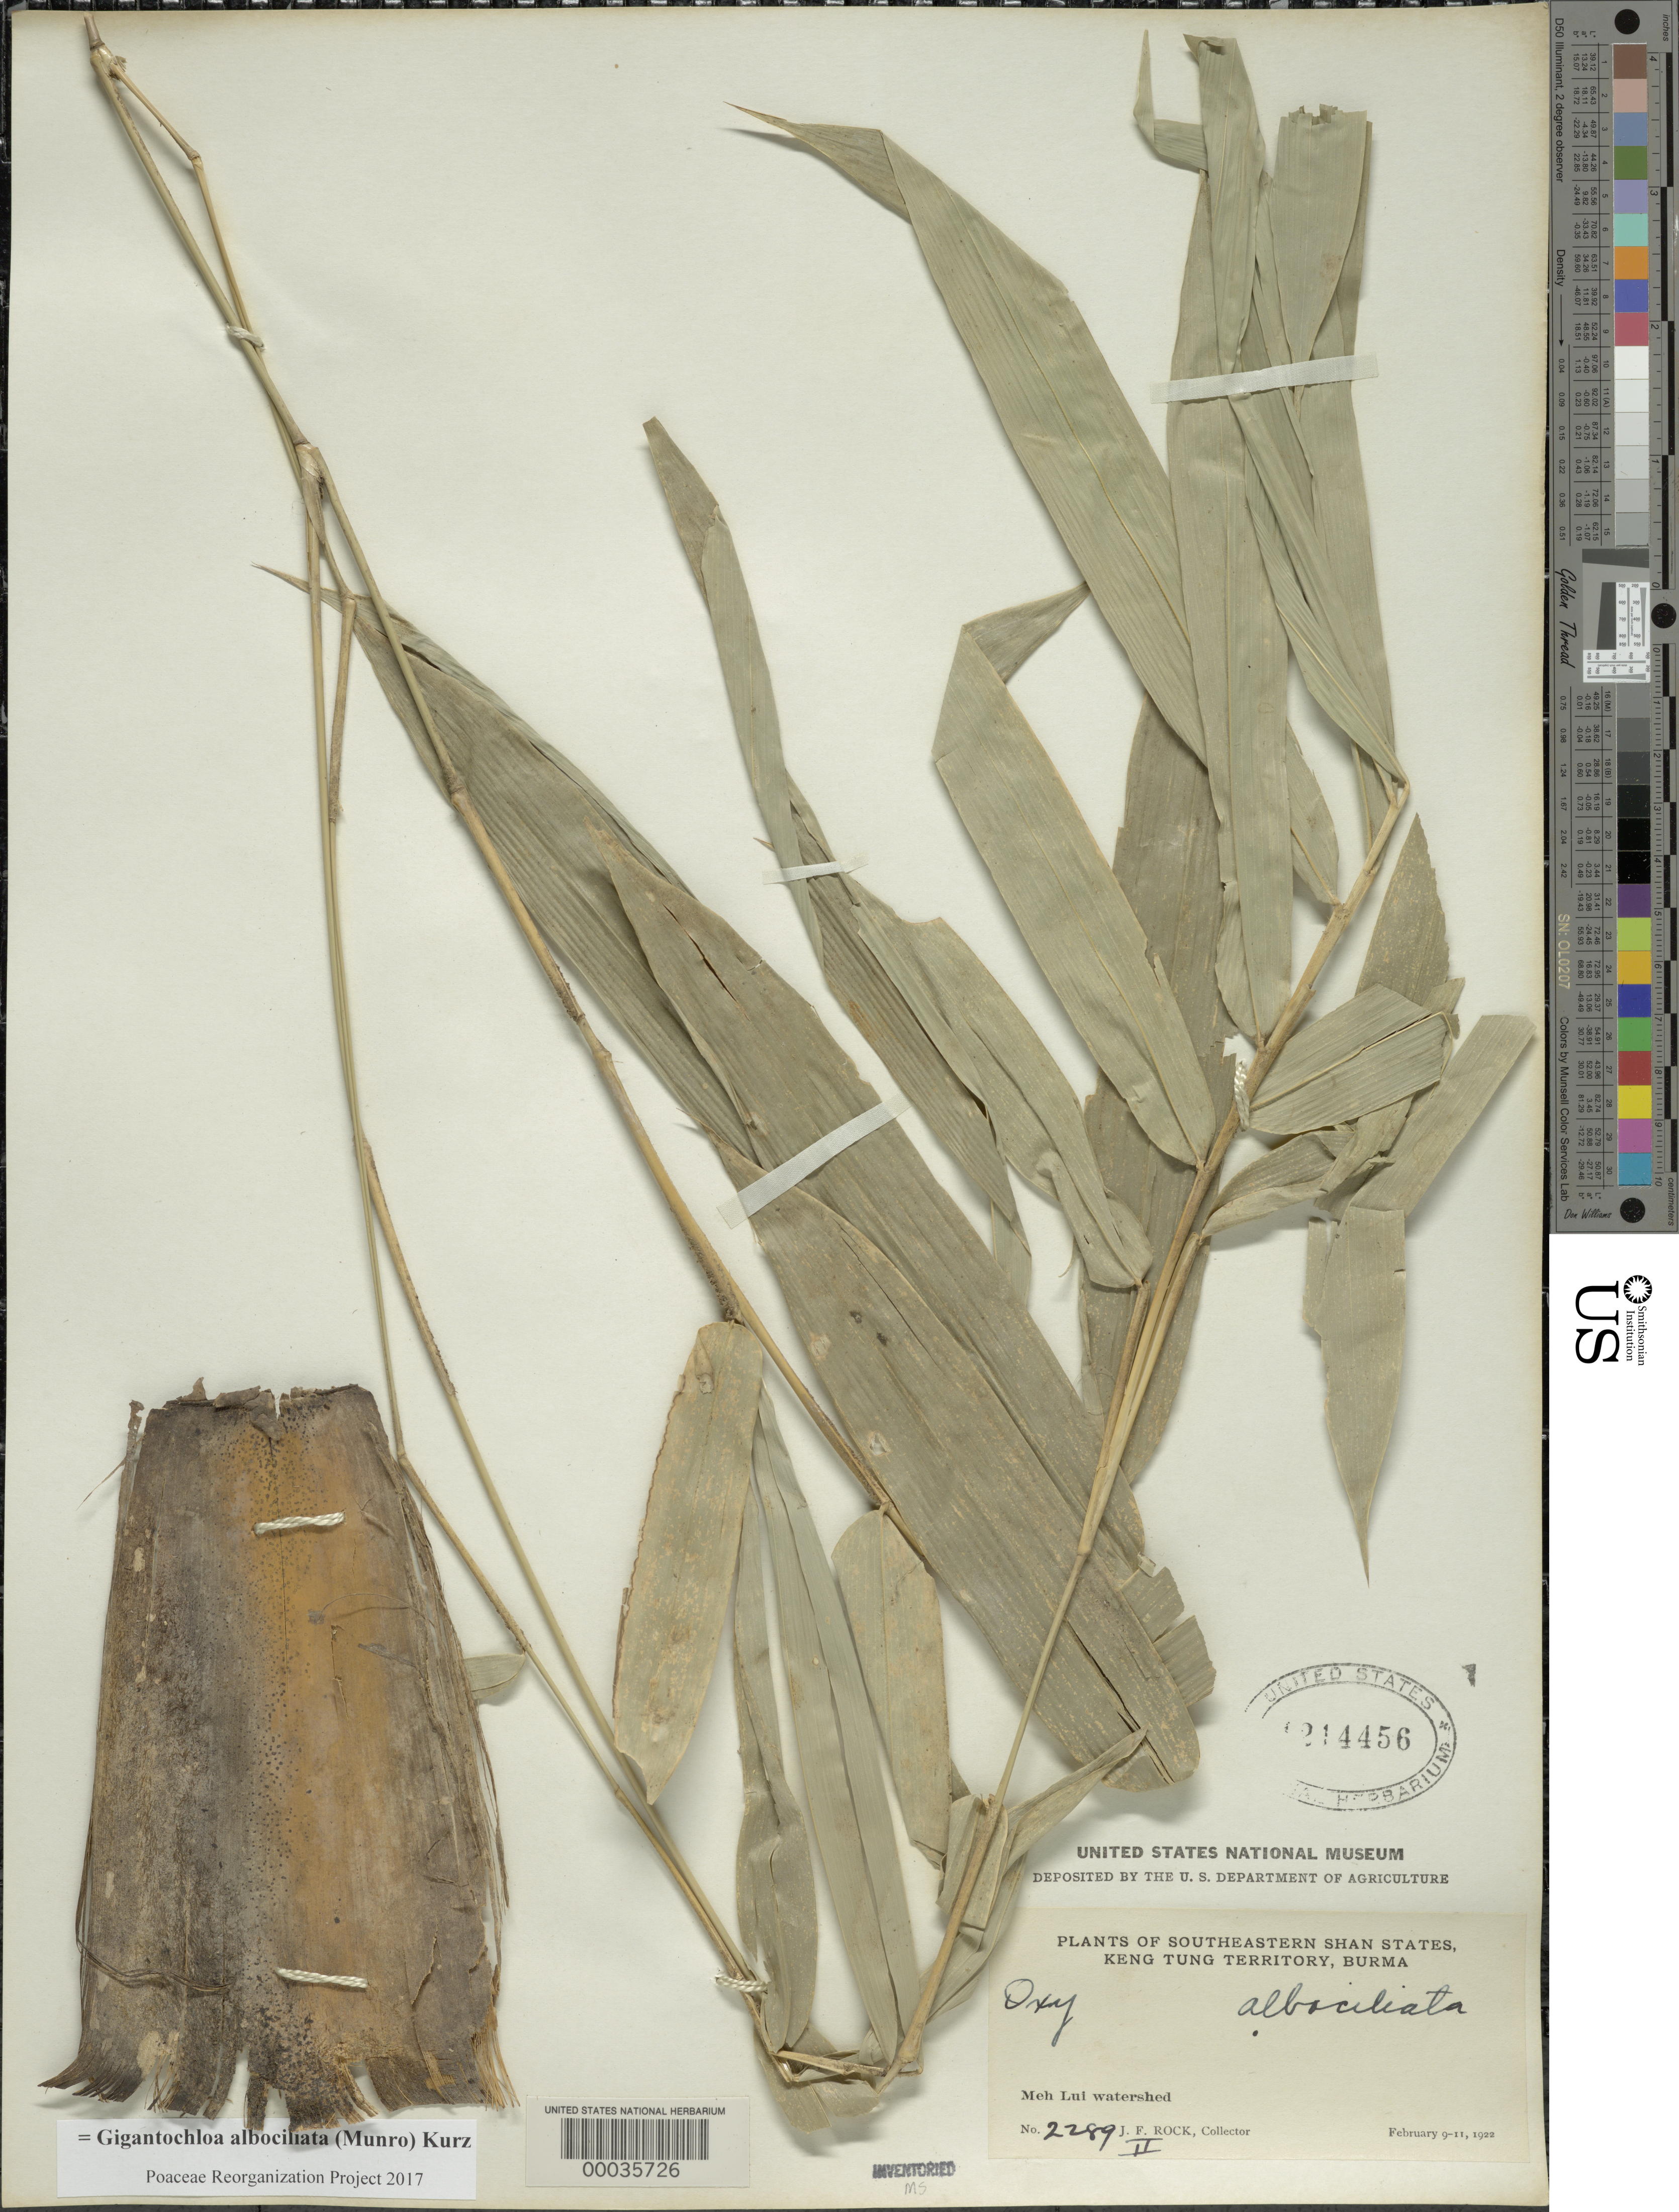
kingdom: Plantae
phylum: Tracheophyta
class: Liliopsida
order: Poales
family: Poaceae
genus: Gigantochloa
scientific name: Gigantochloa albociliata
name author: (Munro) Kurz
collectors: J. F. Rock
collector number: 2289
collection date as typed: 09 Feb 1922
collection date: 1922-02-09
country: Myanmar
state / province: Shan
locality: Keng Tung, Men Lui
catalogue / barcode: US 1214456